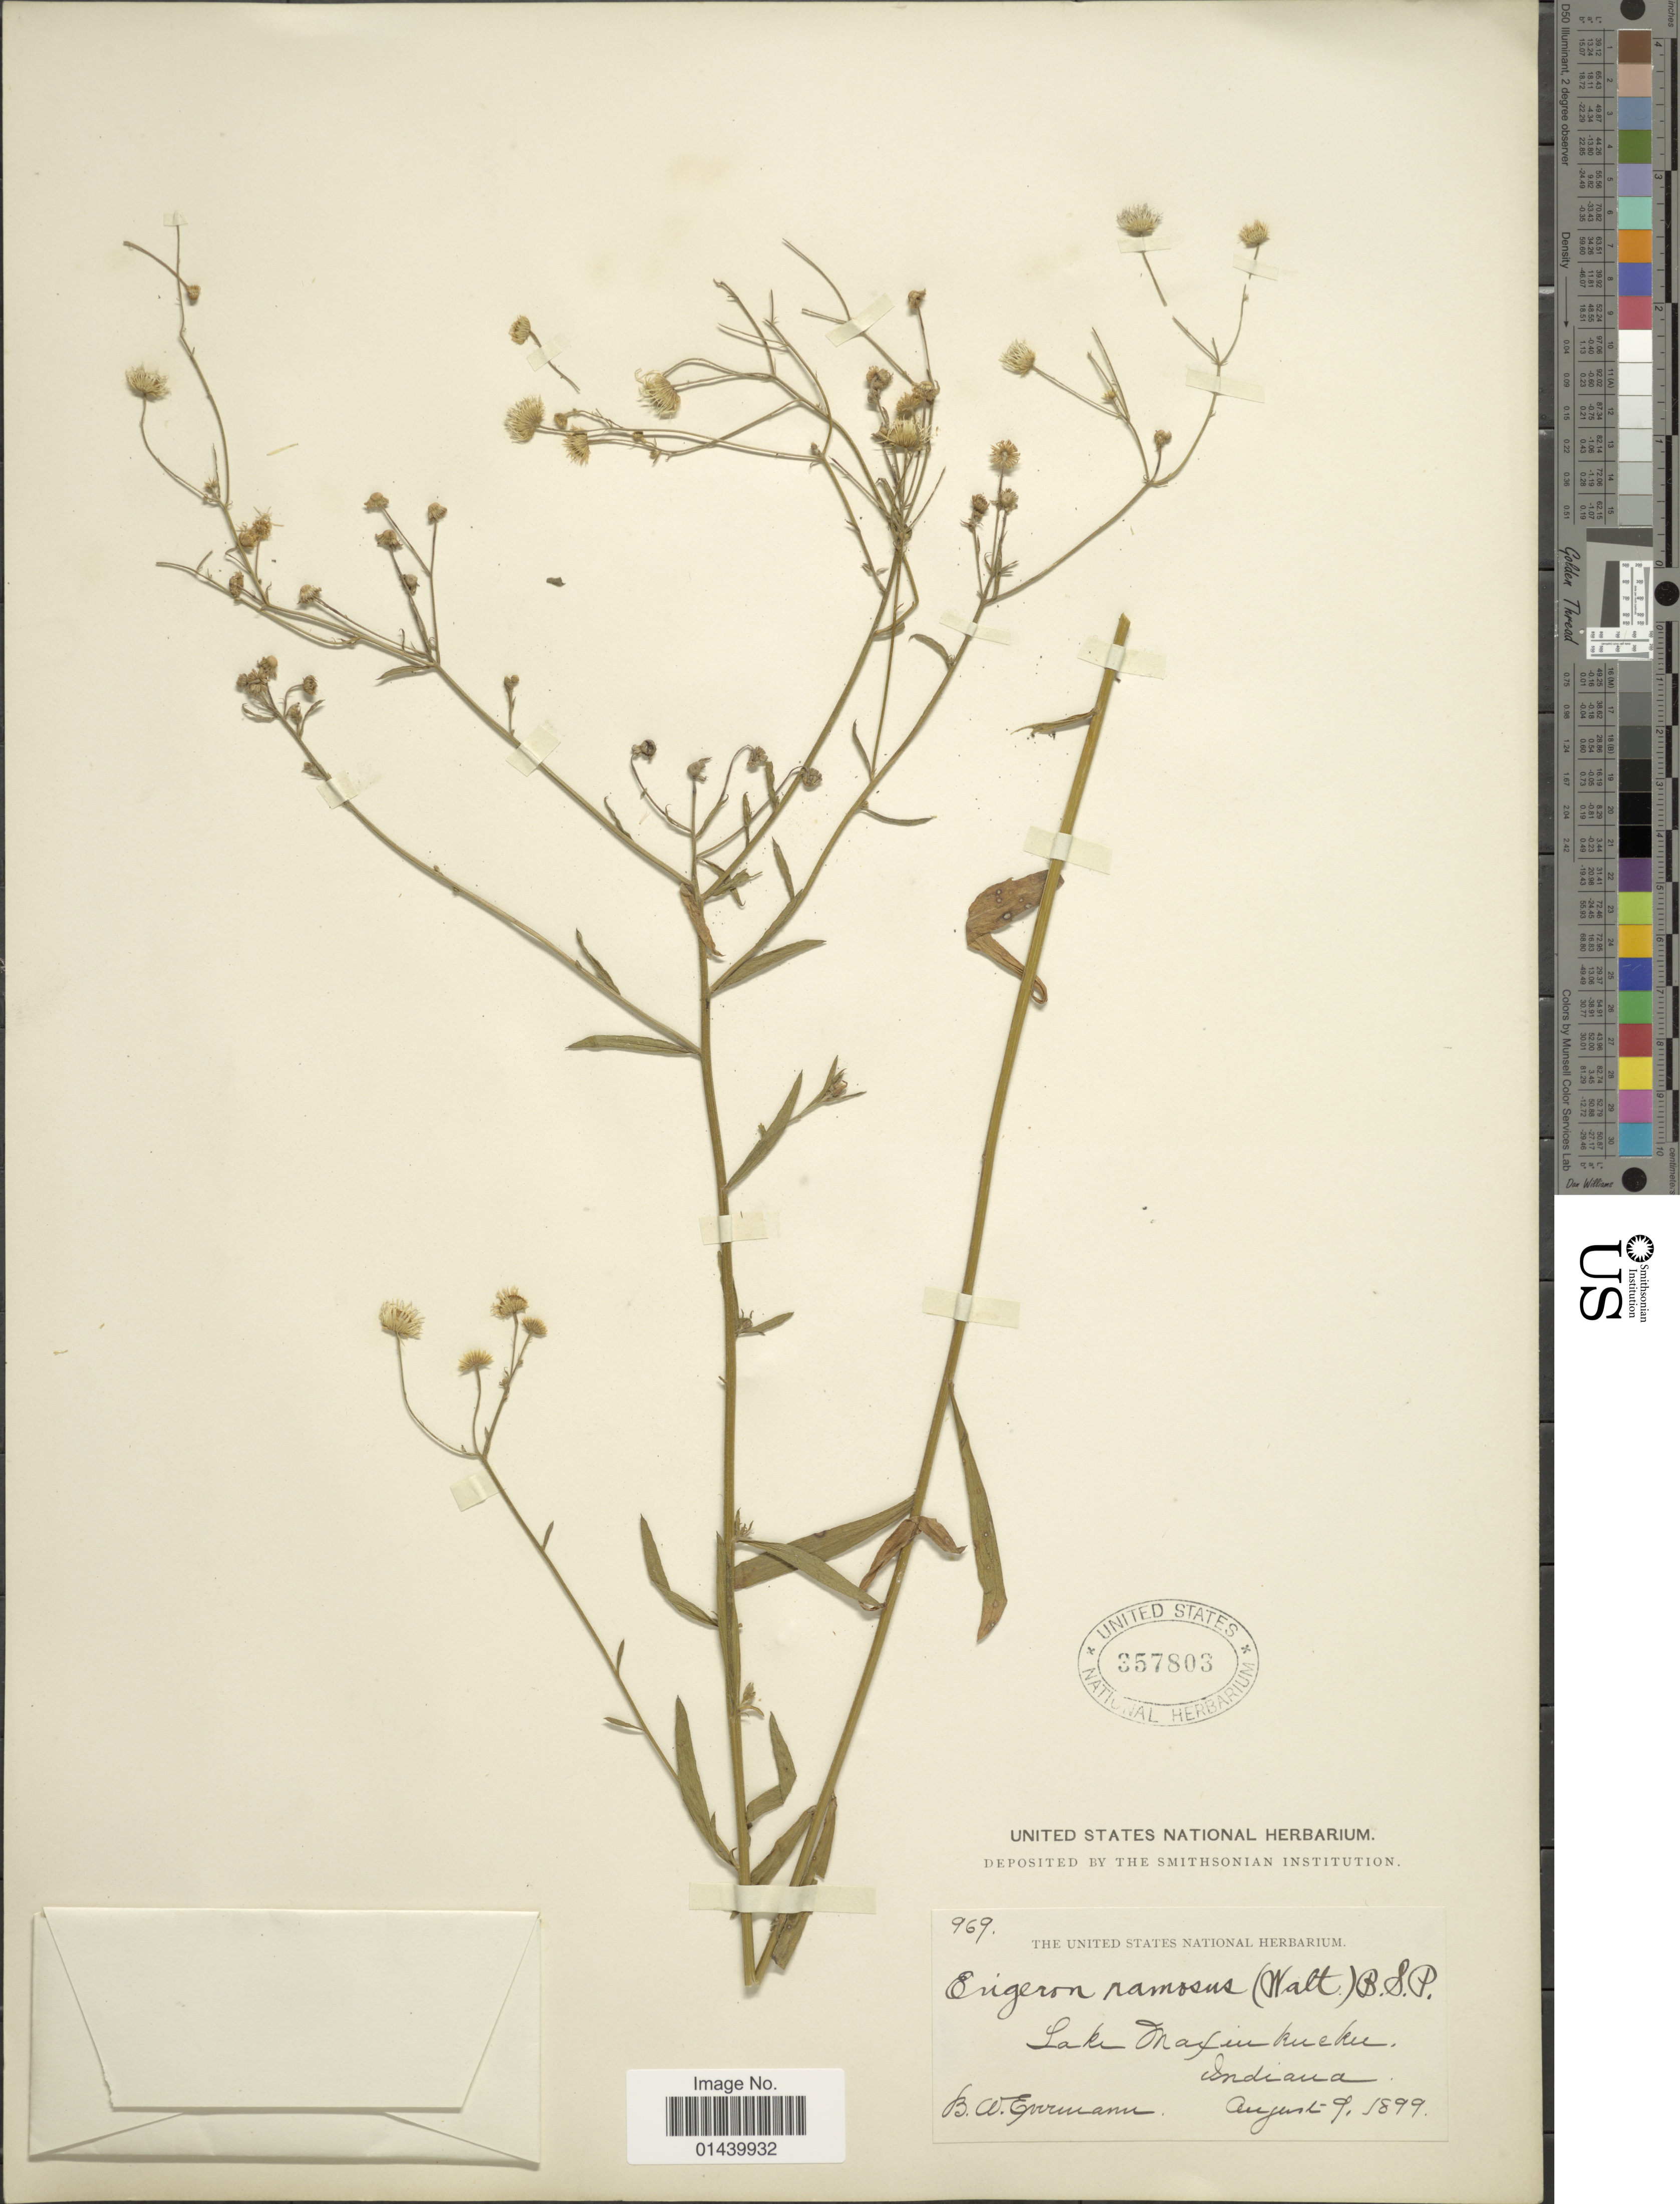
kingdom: Plantae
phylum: Tracheophyta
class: Magnoliopsida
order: Asterales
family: Asteraceae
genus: Erigeron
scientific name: Erigeron strigosus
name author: Muhl. ex Willd.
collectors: B. W. Evermann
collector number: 969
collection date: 1899-08-09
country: United States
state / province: Indiana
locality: Lake Maxinkuckee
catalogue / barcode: US 357803